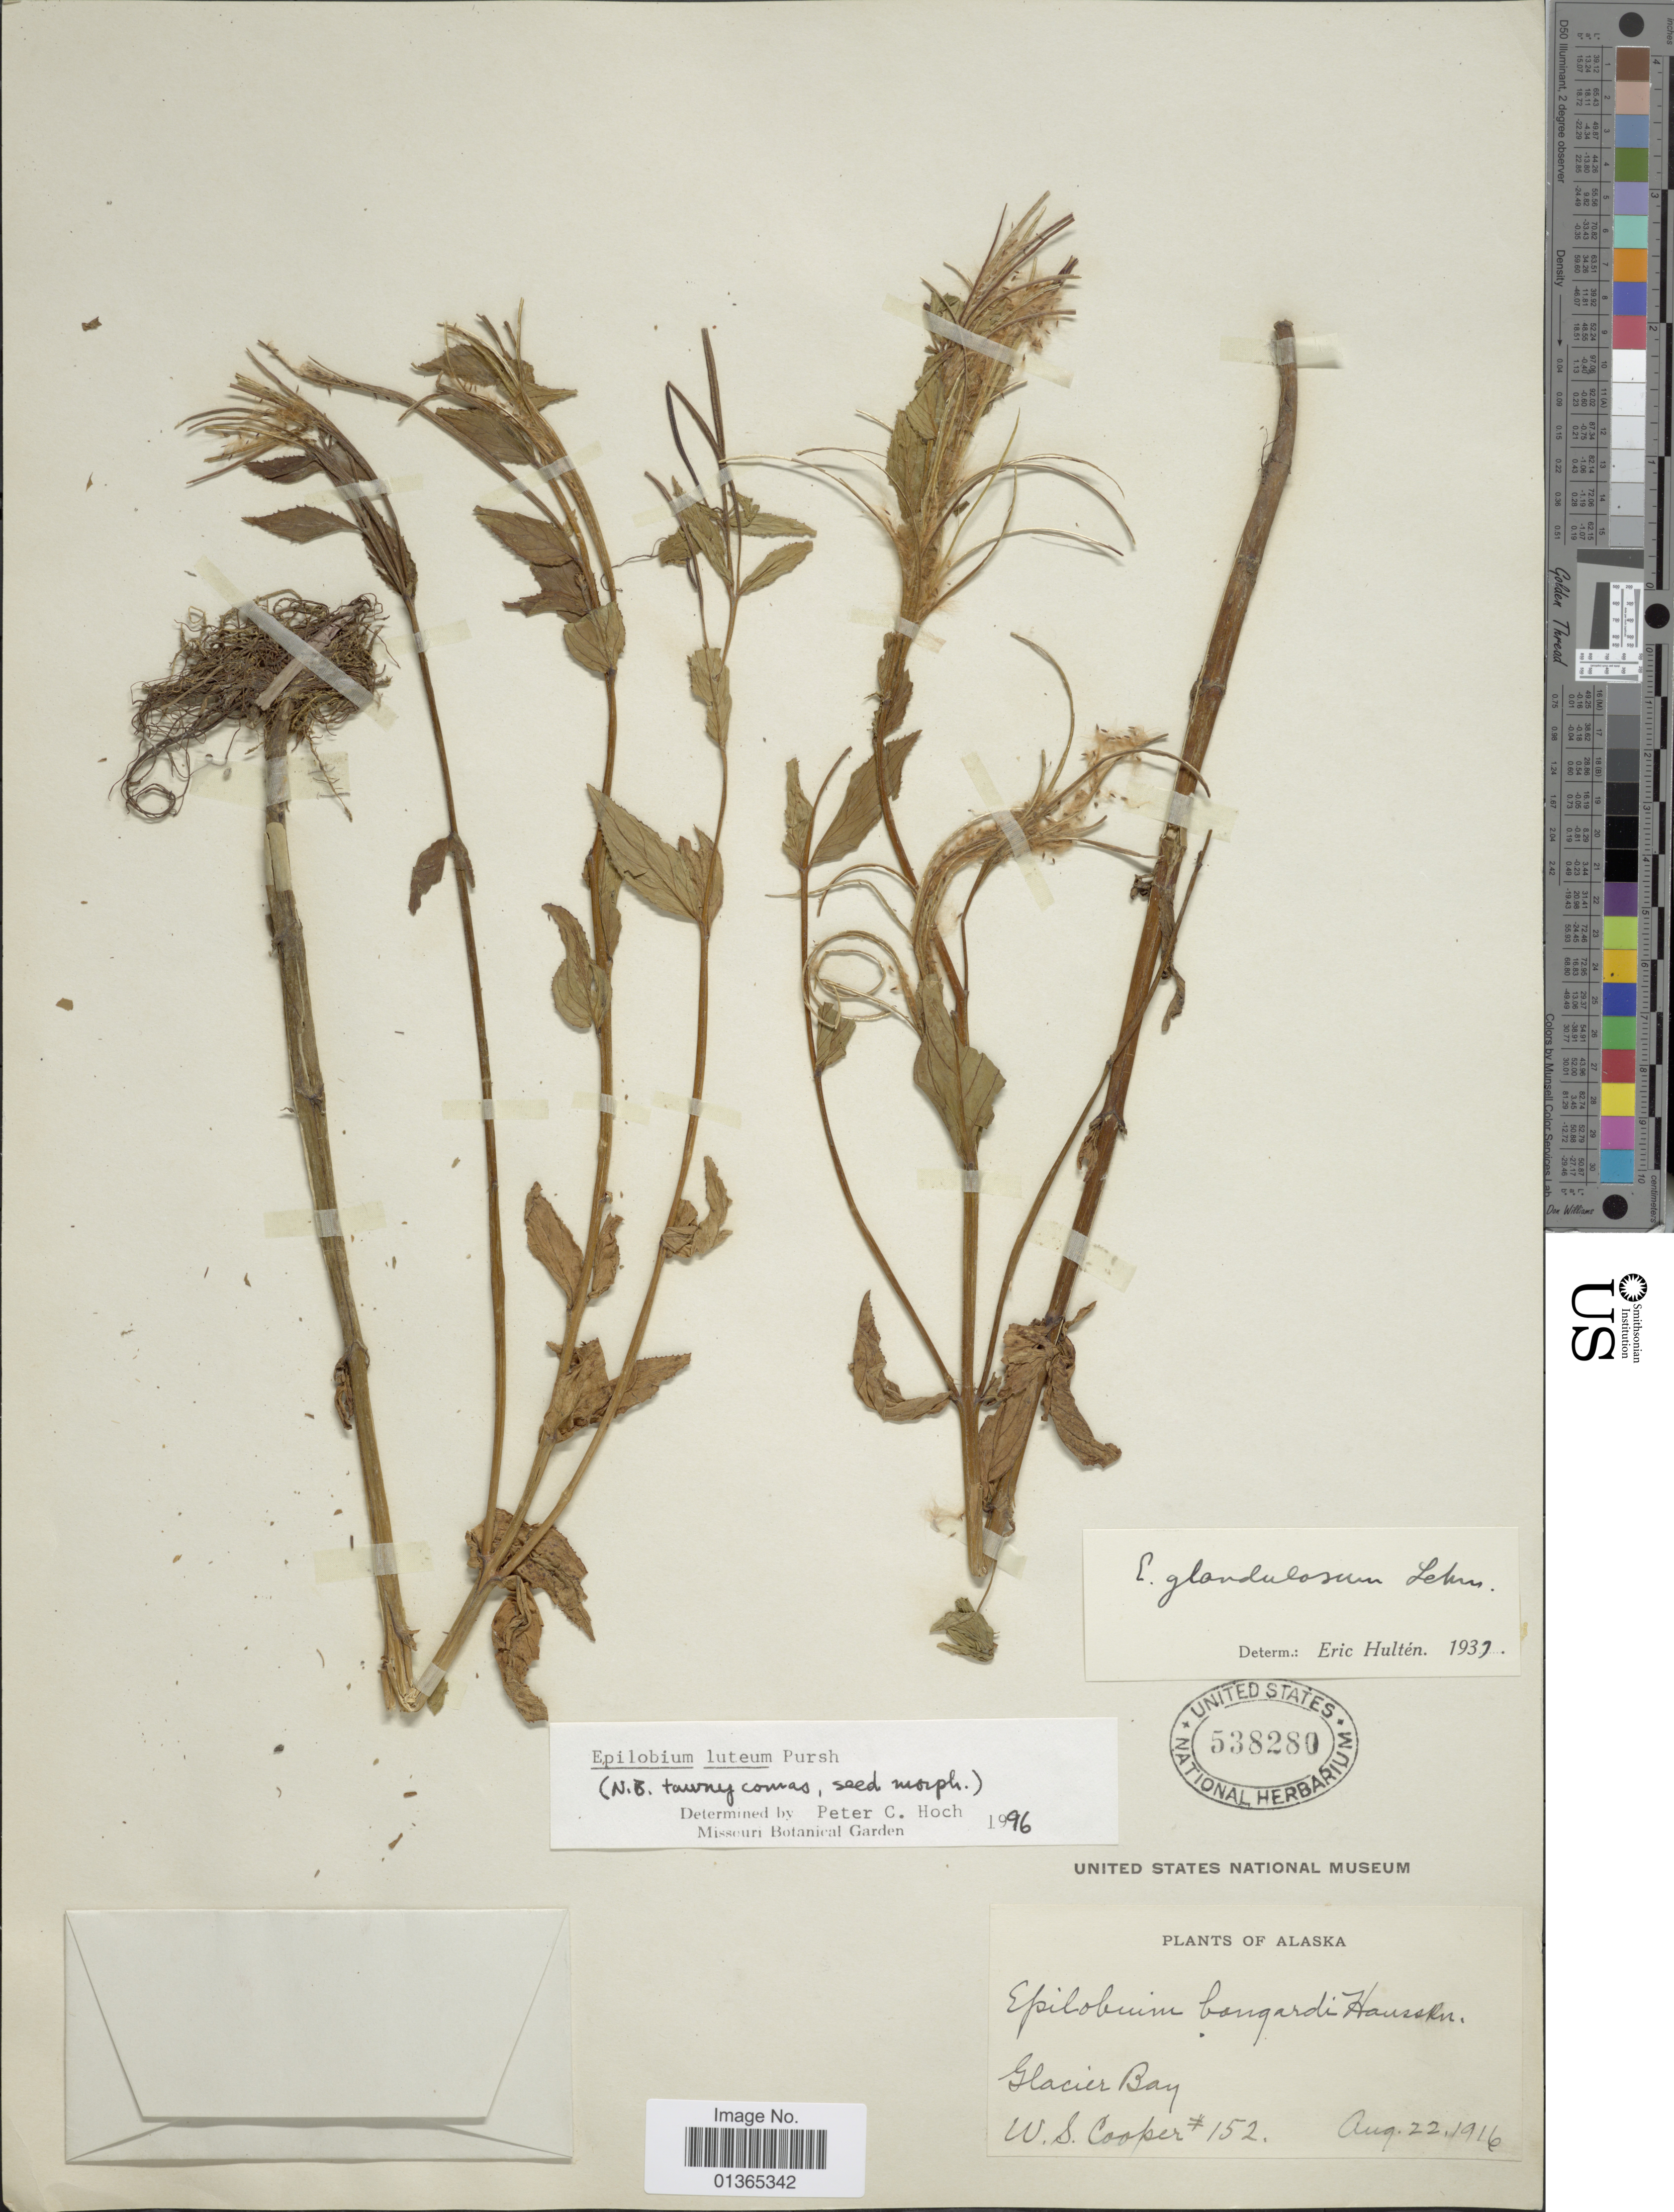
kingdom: Plantae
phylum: Tracheophyta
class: Magnoliopsida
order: Myrtales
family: Onagraceae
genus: Epilobium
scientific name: Epilobium luteum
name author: Pursh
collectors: W. Cooper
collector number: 152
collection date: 1916-08-22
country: United States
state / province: Alaska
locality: Glacier Bay.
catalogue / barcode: US 538280